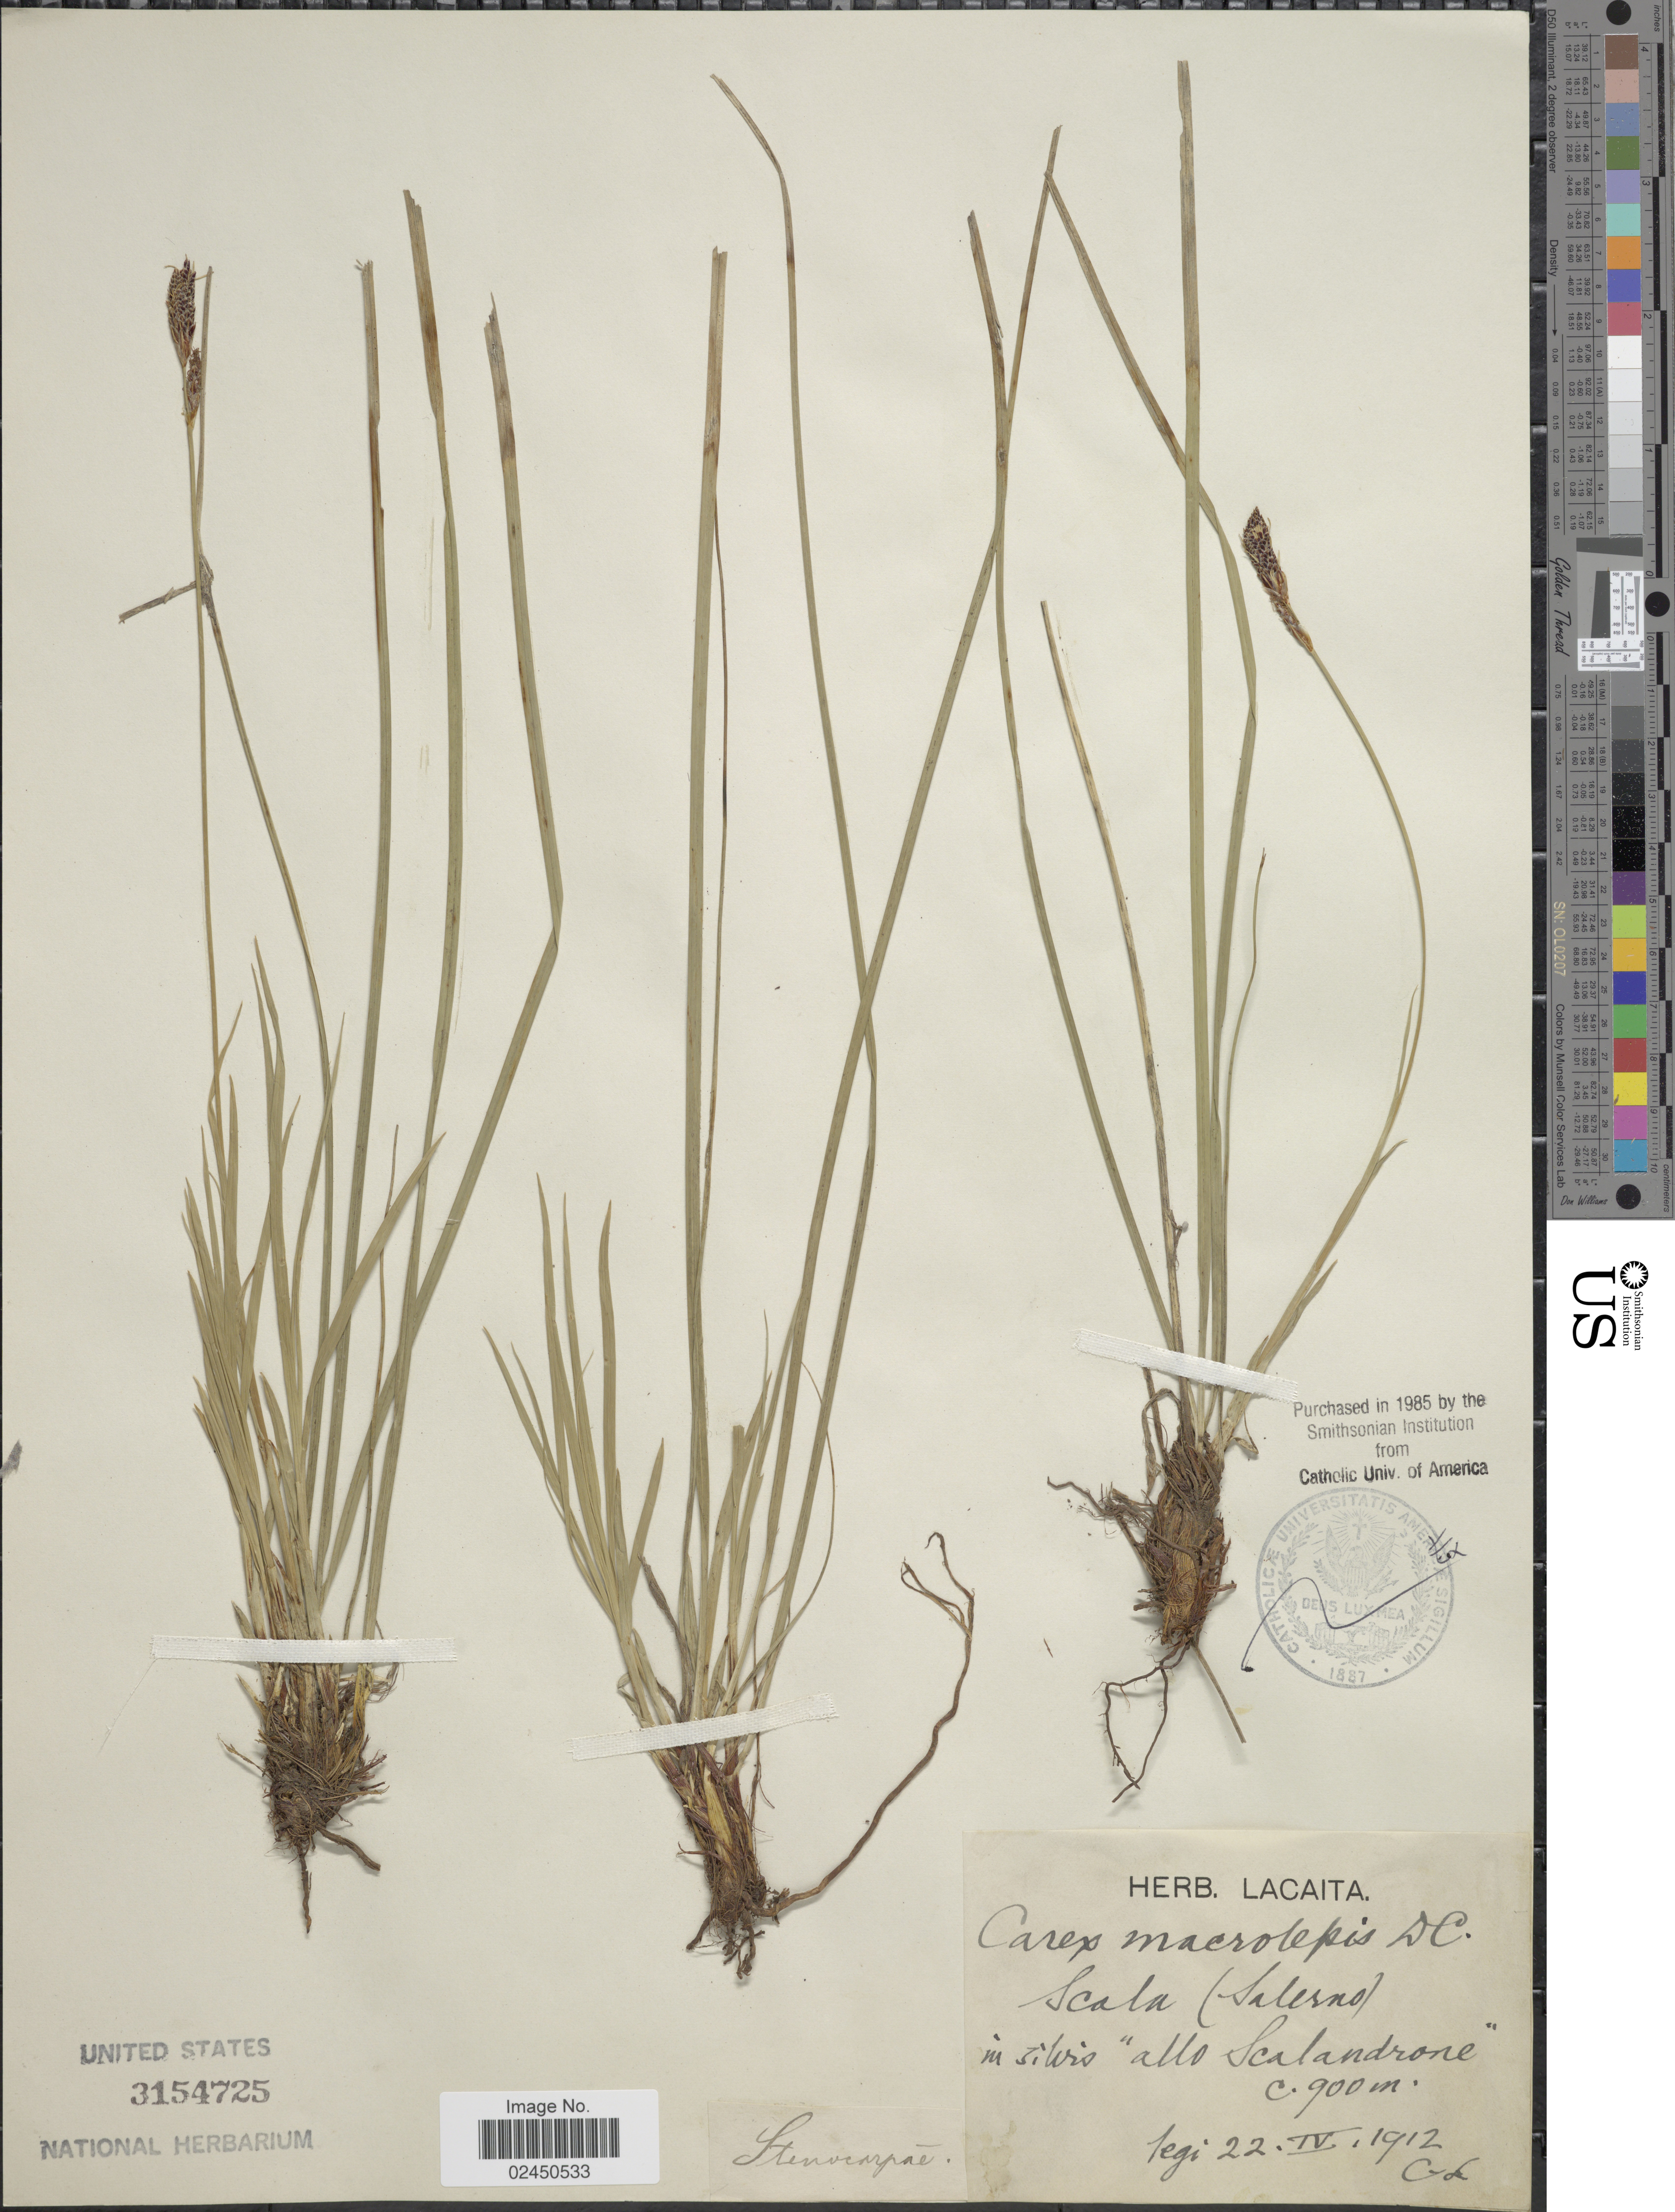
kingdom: Plantae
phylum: Tracheophyta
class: Liliopsida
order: Poales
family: Cyperaceae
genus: Carex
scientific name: Carex macrolepis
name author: DC.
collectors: C. Lacaita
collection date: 1912-04-22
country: Italy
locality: Scala (Salesno). in silvio "allo Scalandrone"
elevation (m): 900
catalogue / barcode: US 3154725